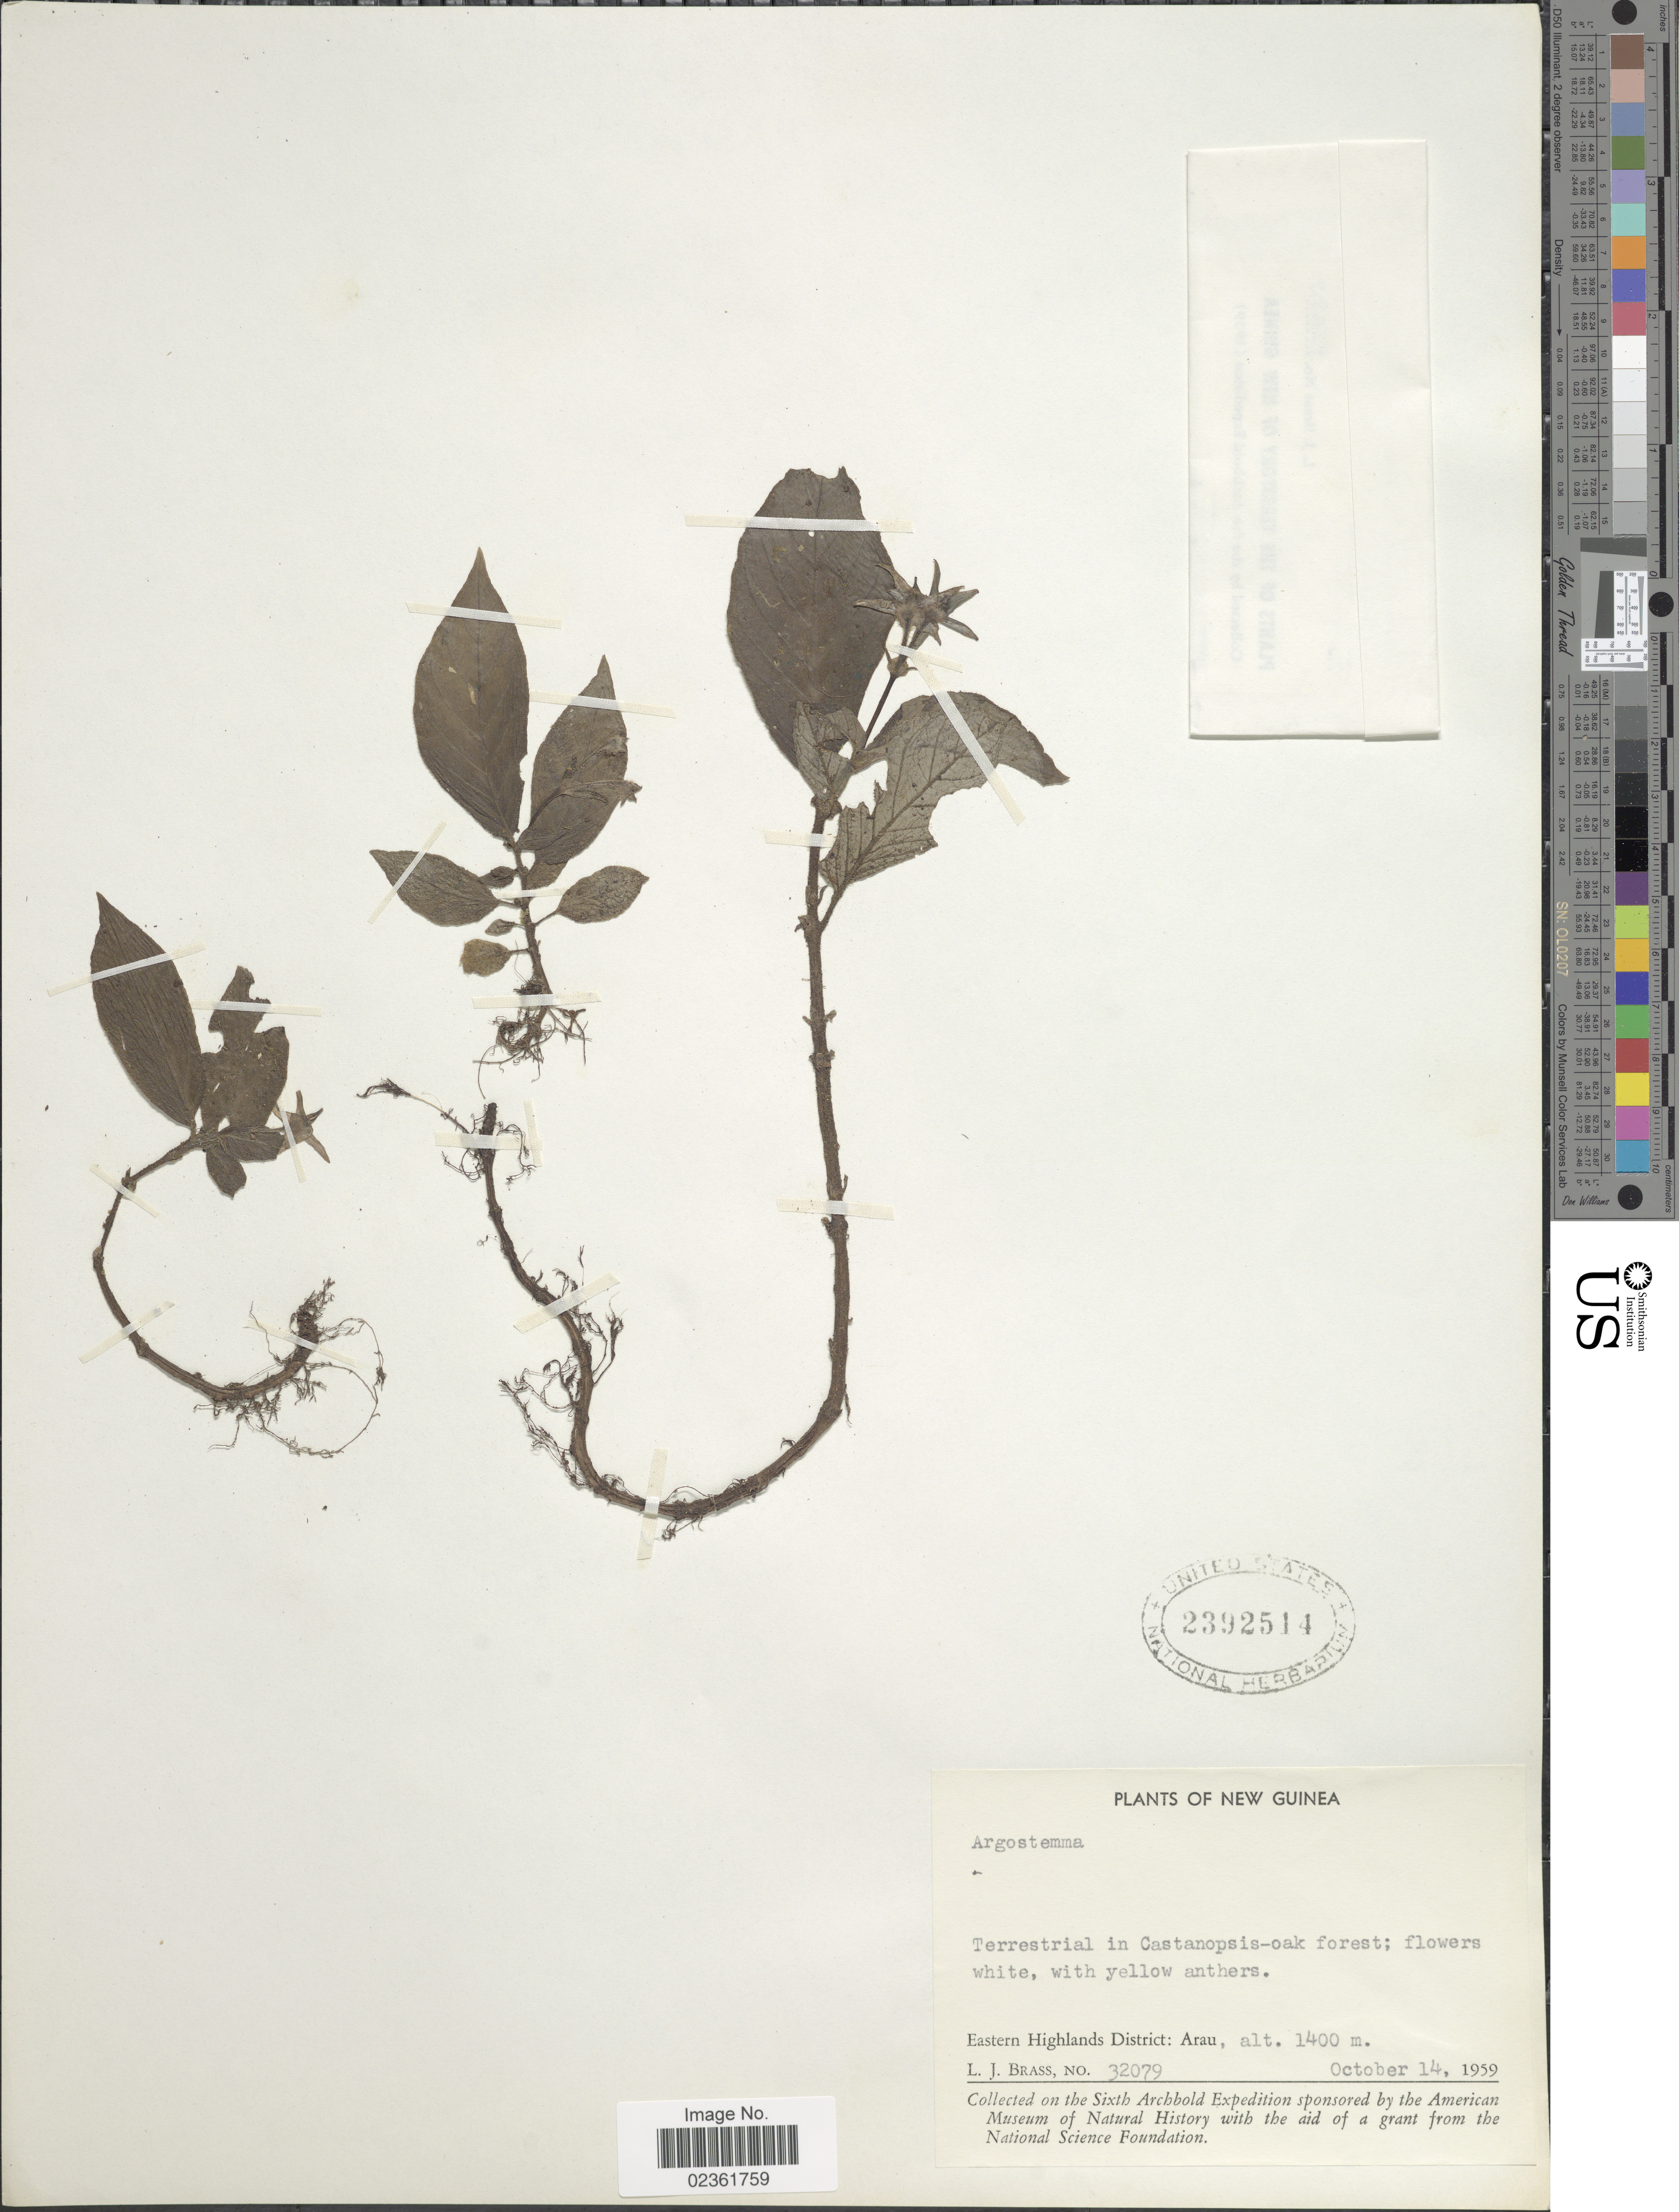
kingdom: Plantae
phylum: Tracheophyta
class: Magnoliopsida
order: Gentianales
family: Rubiaceae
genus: Argostemma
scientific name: Argostemma sp.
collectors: L. J. Brass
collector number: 32079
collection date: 1959-10-14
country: Papua New Guinea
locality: New Guinea, Eastern Highlands District: Arau.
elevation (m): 1400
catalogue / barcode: US 2392514